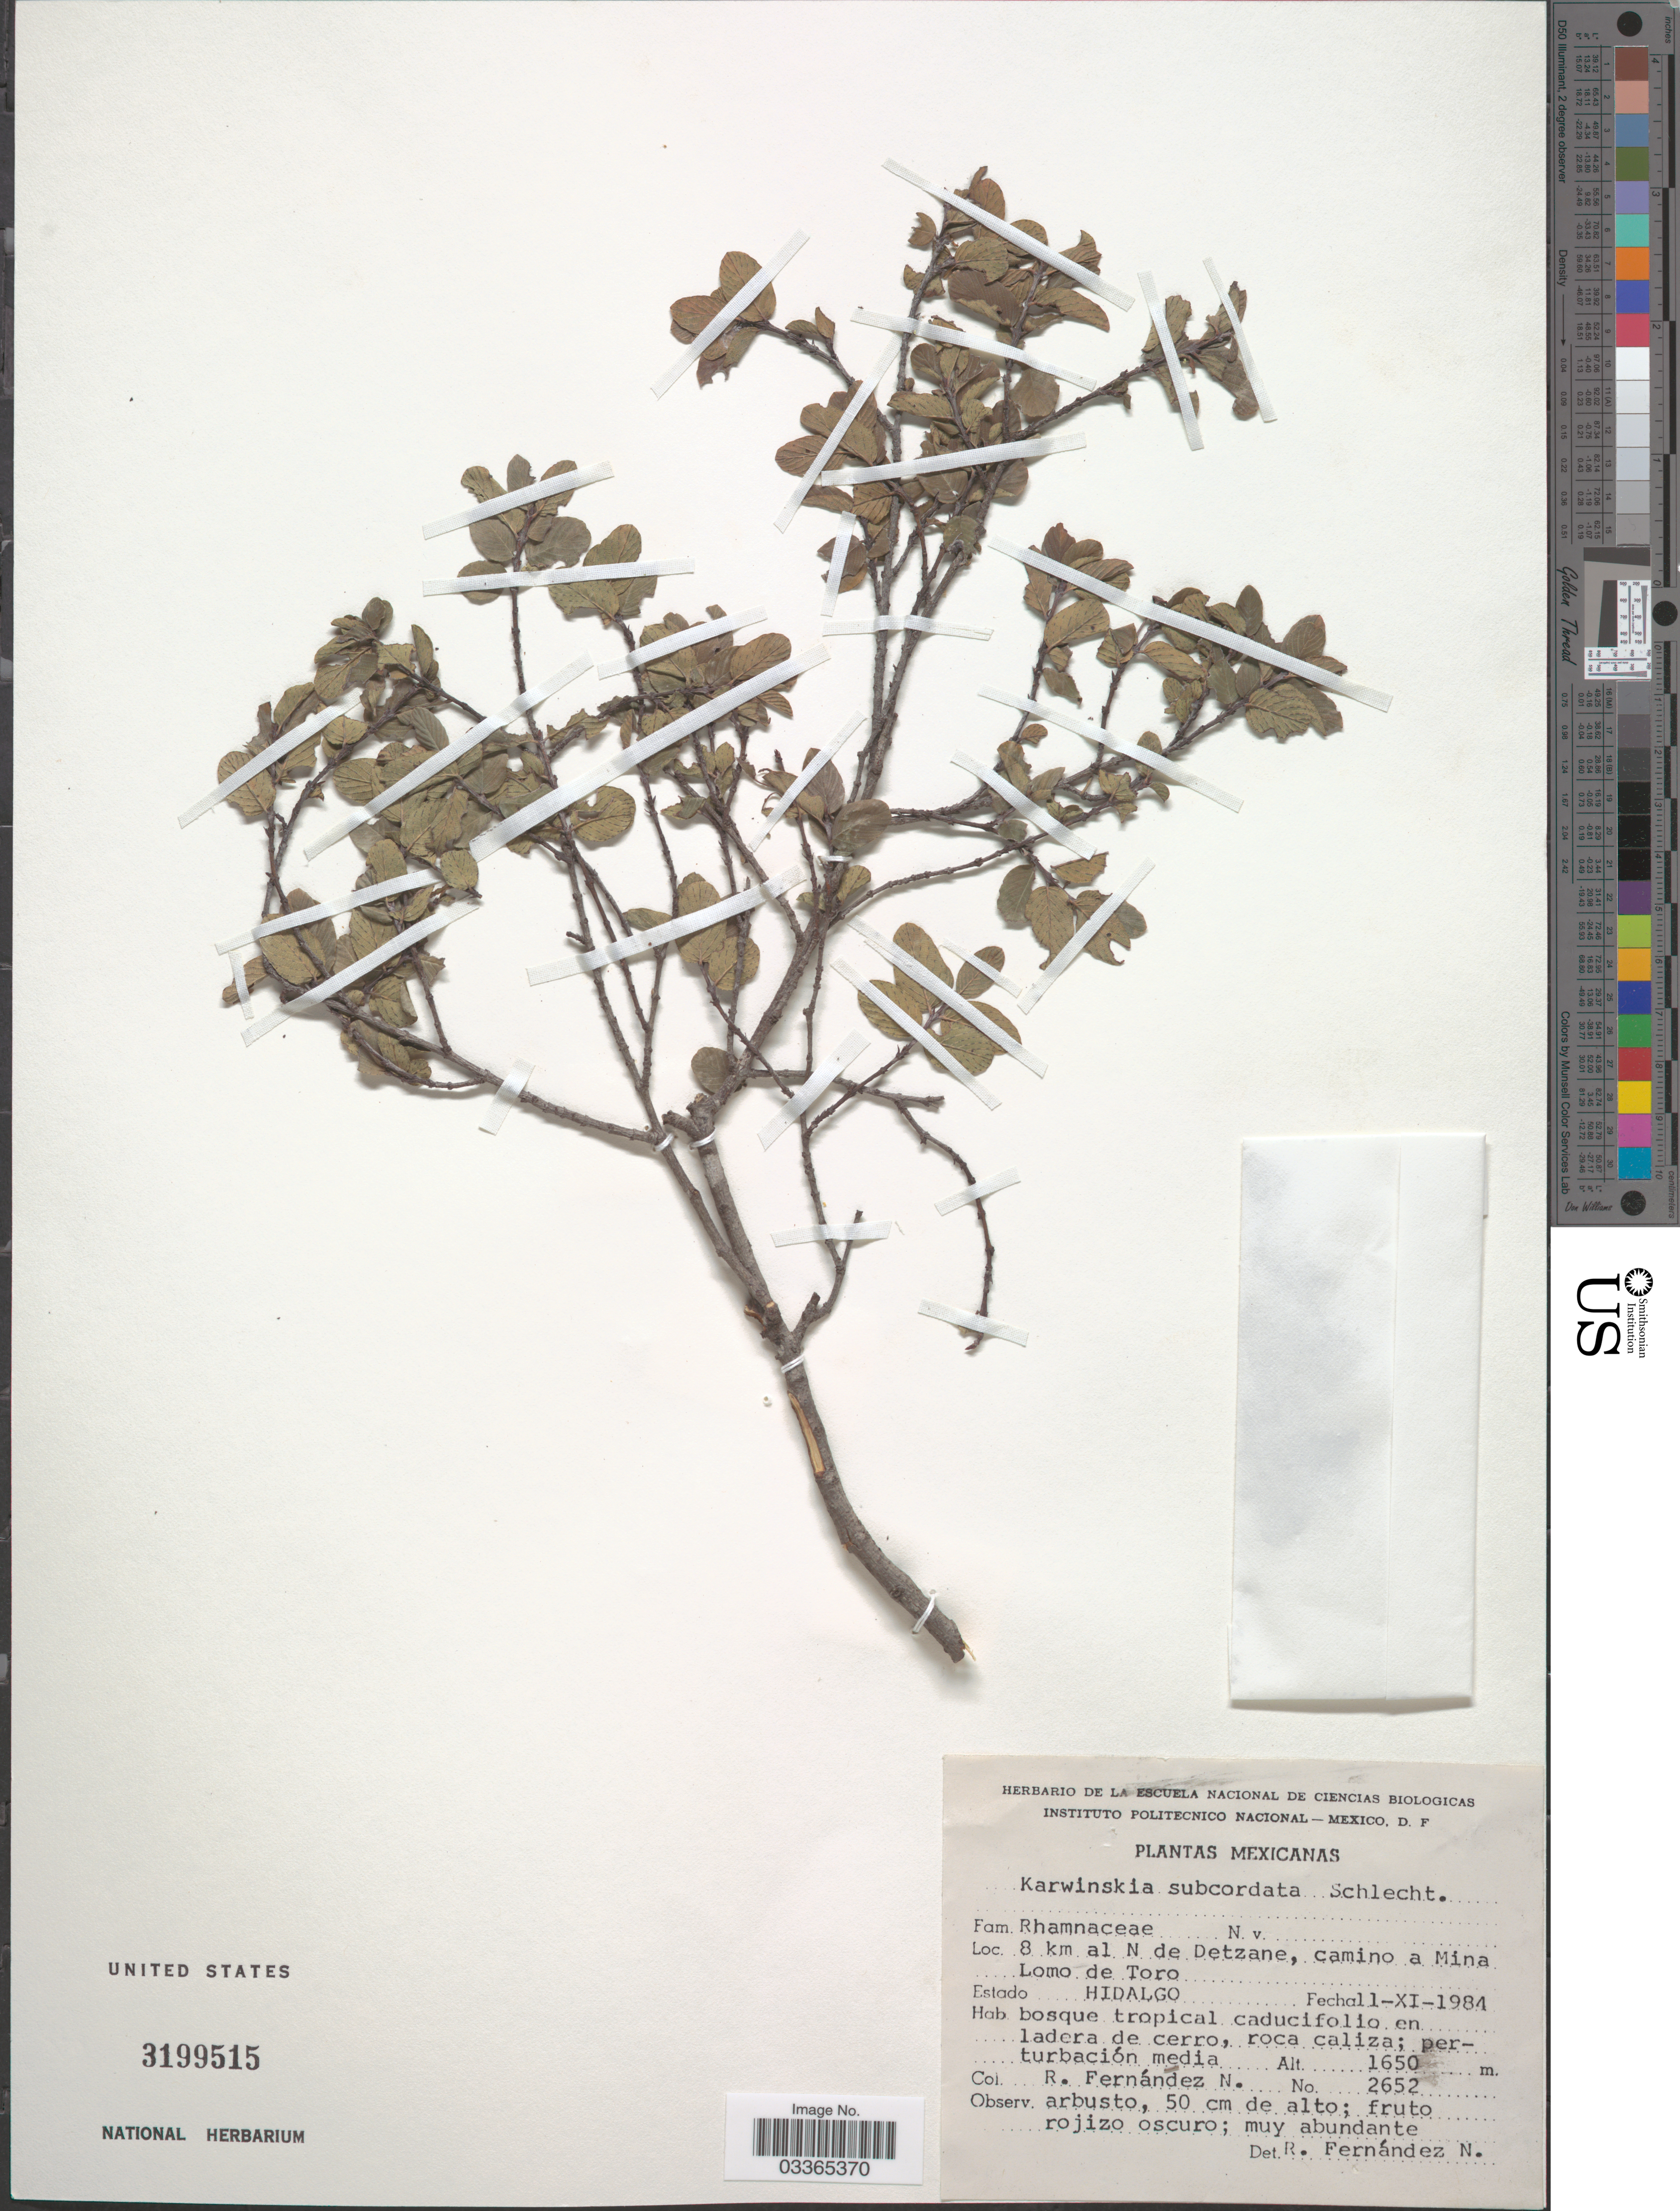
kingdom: Plantae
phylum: Tracheophyta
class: Magnoliopsida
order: Rosales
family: Rhamnaceae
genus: Karwinskia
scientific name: Karwinskia subcordata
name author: Schltdl.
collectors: R. Fernández Nava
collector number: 2652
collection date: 1984-11-11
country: Mexico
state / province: Hidalgo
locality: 8 km al N de Detzane, camino a Mina Lomo de Toro.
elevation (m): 1650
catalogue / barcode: US 3199515